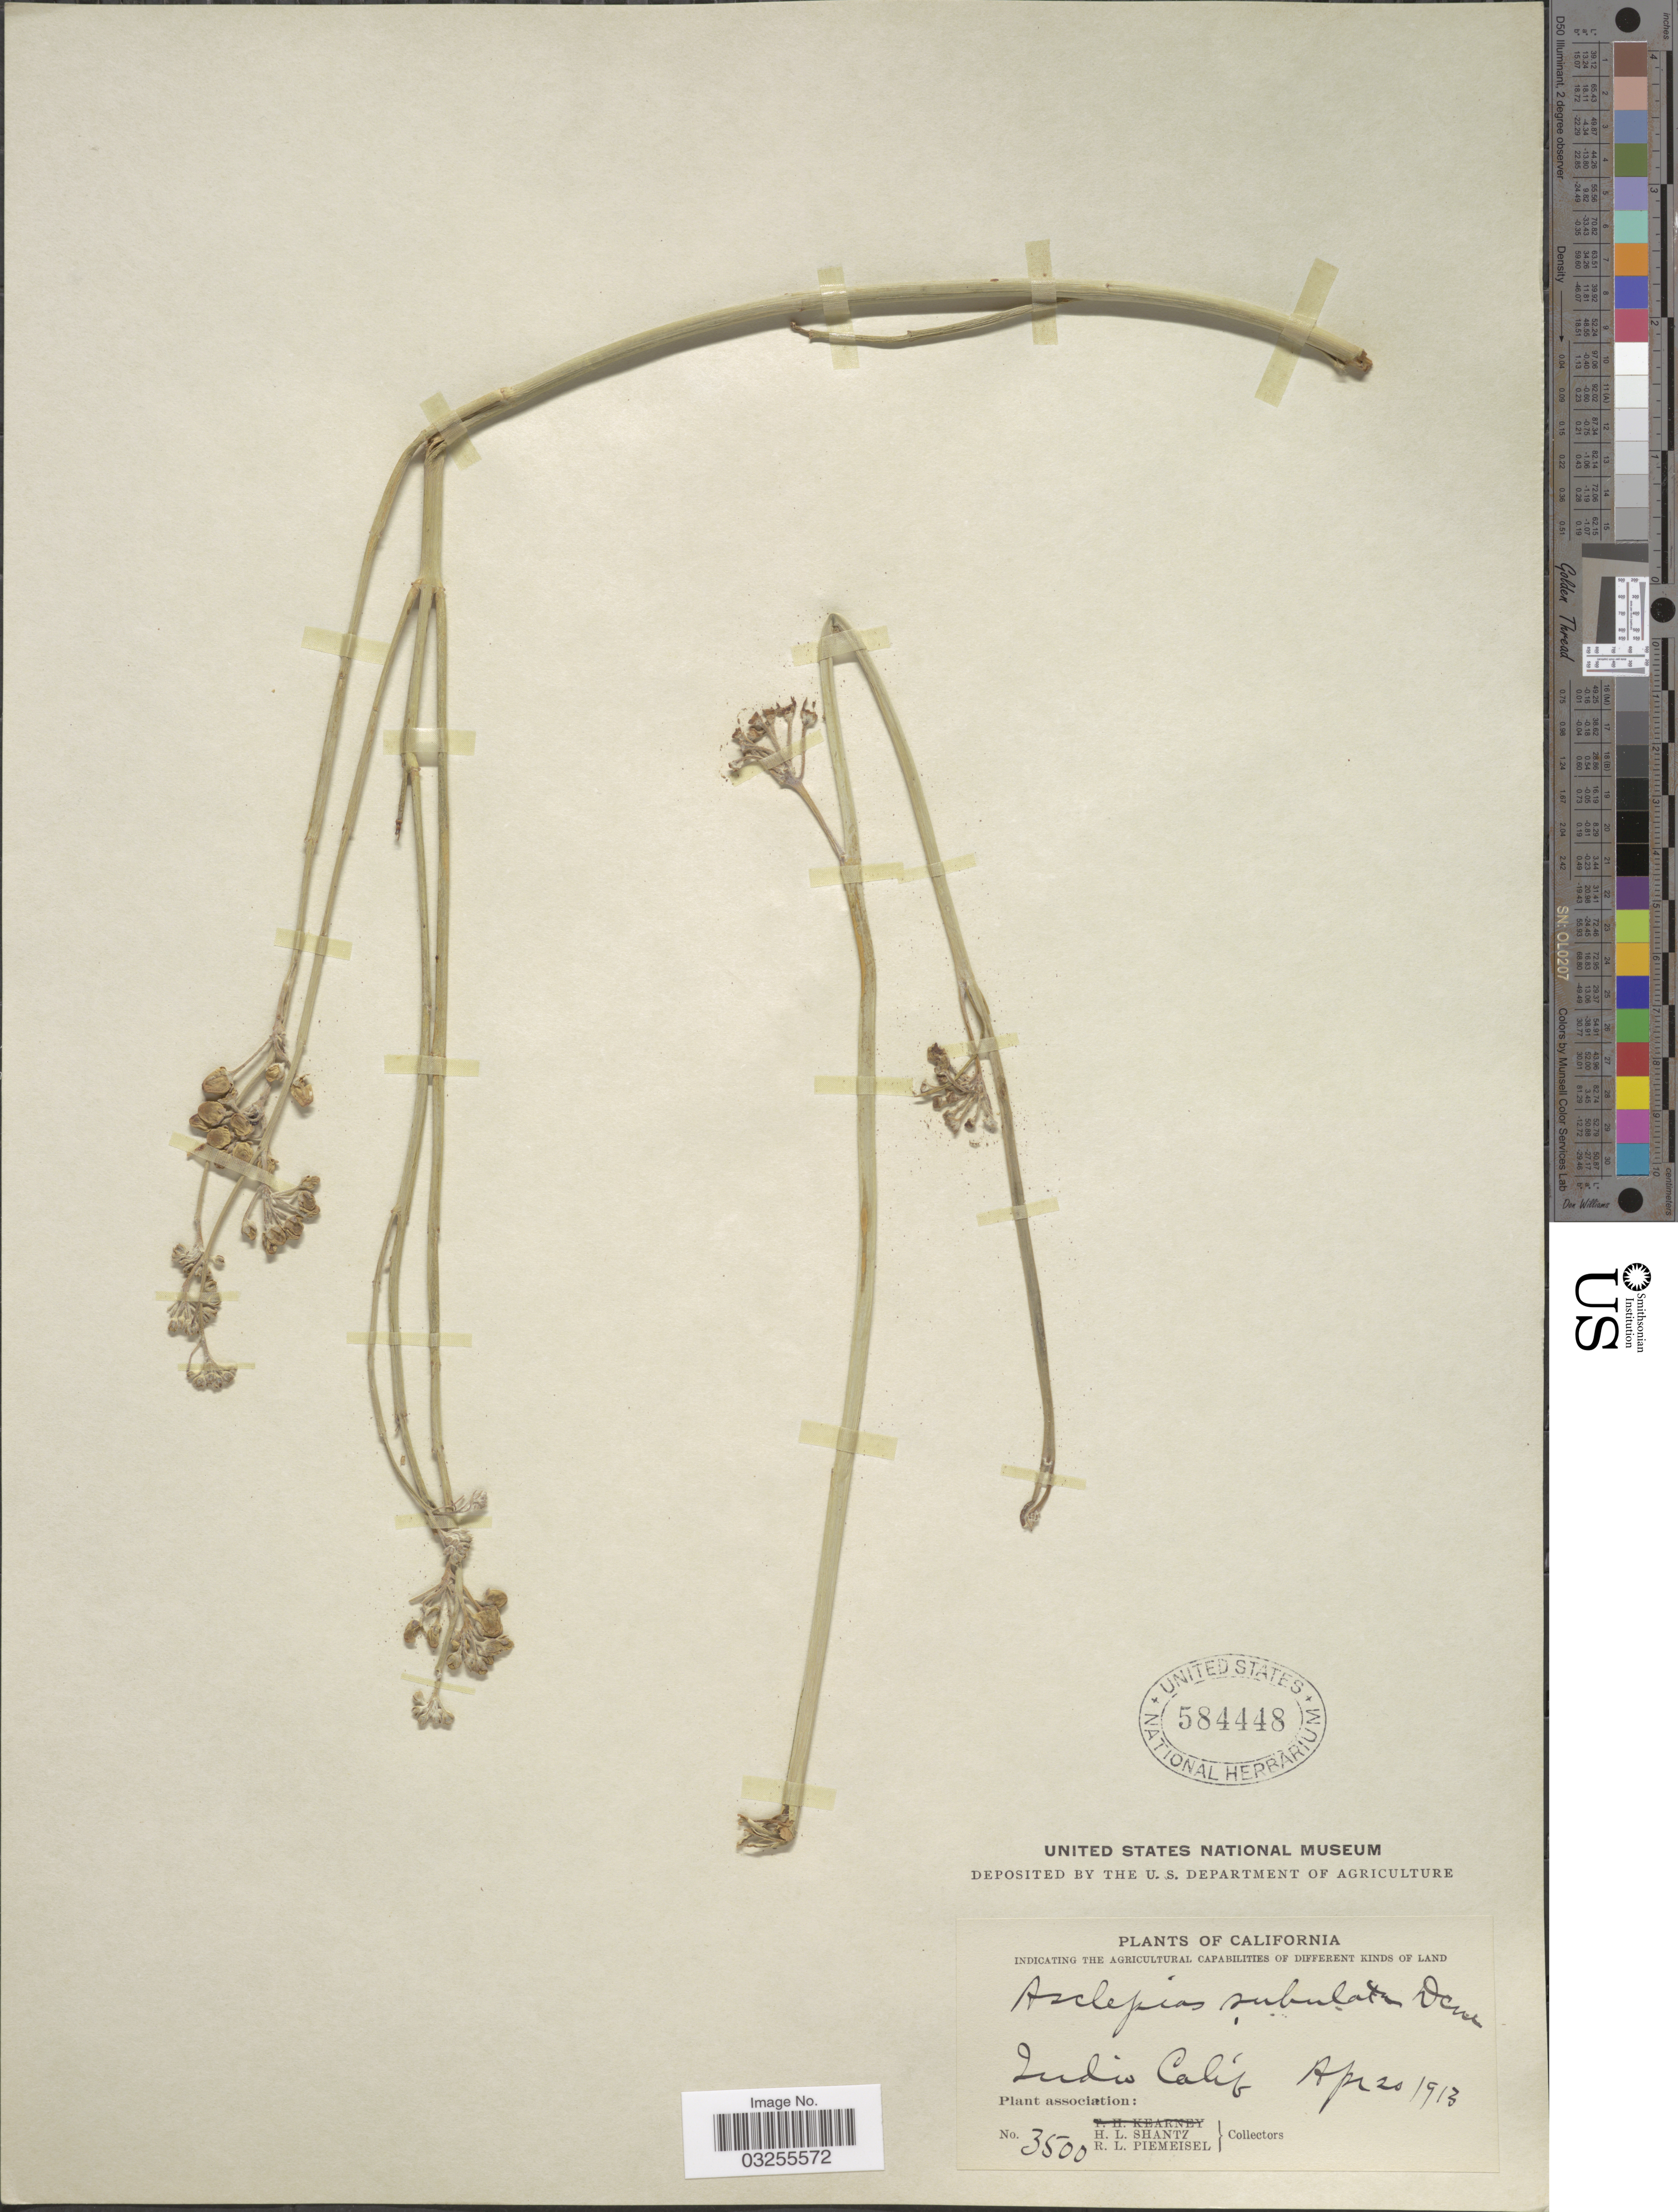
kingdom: Plantae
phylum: Tracheophyta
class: Magnoliopsida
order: Gentianales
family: Apocynaceae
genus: Asclepias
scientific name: Asclepias subulata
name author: Decne.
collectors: H. Shantz & R. L. Piemeisel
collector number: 3500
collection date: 1913-04-20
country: United States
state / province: California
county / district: Riverside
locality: Indio Calif.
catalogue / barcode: US 584448